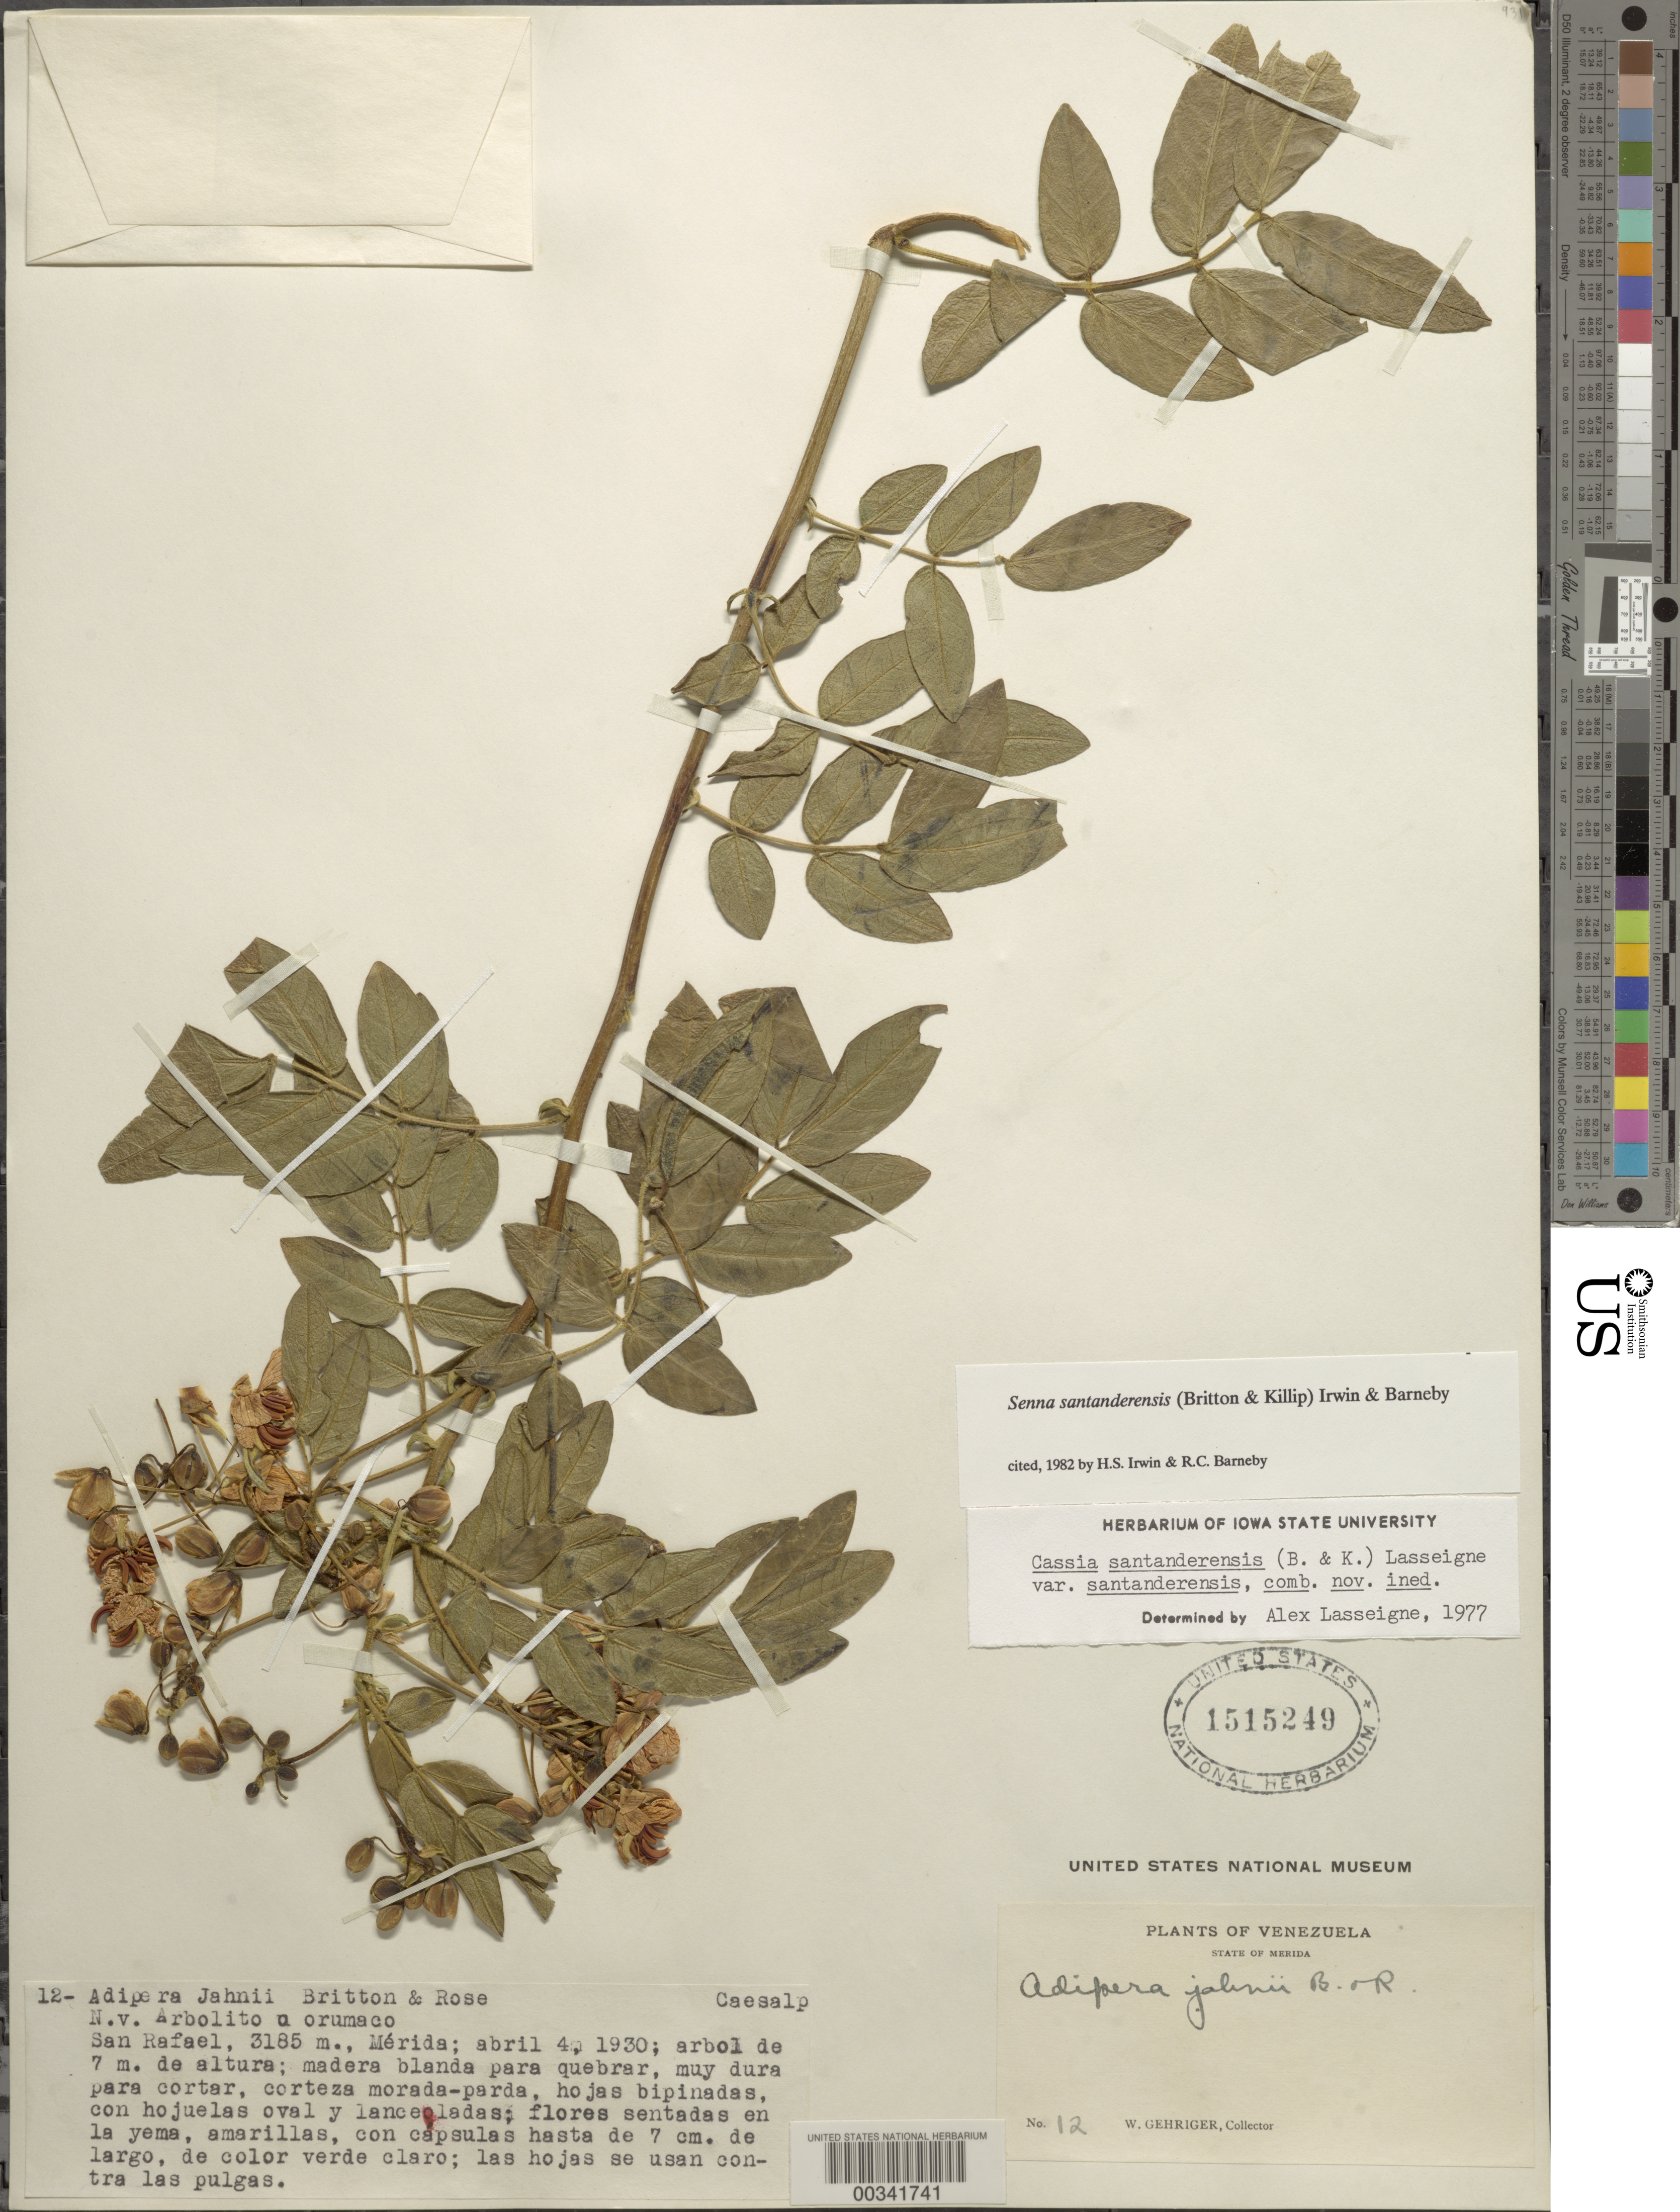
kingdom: Plantae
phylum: Tracheophyta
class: Magnoliopsida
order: Fabales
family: Fabaceae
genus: Senna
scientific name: Senna santanderensis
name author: (Britton & Killip) H.S. Irwin & Barneby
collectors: W. Gehriger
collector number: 12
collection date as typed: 04 Apr 1930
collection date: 1930-04-04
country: Venezuela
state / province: Mérida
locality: San rafael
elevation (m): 3185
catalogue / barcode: US 1515249